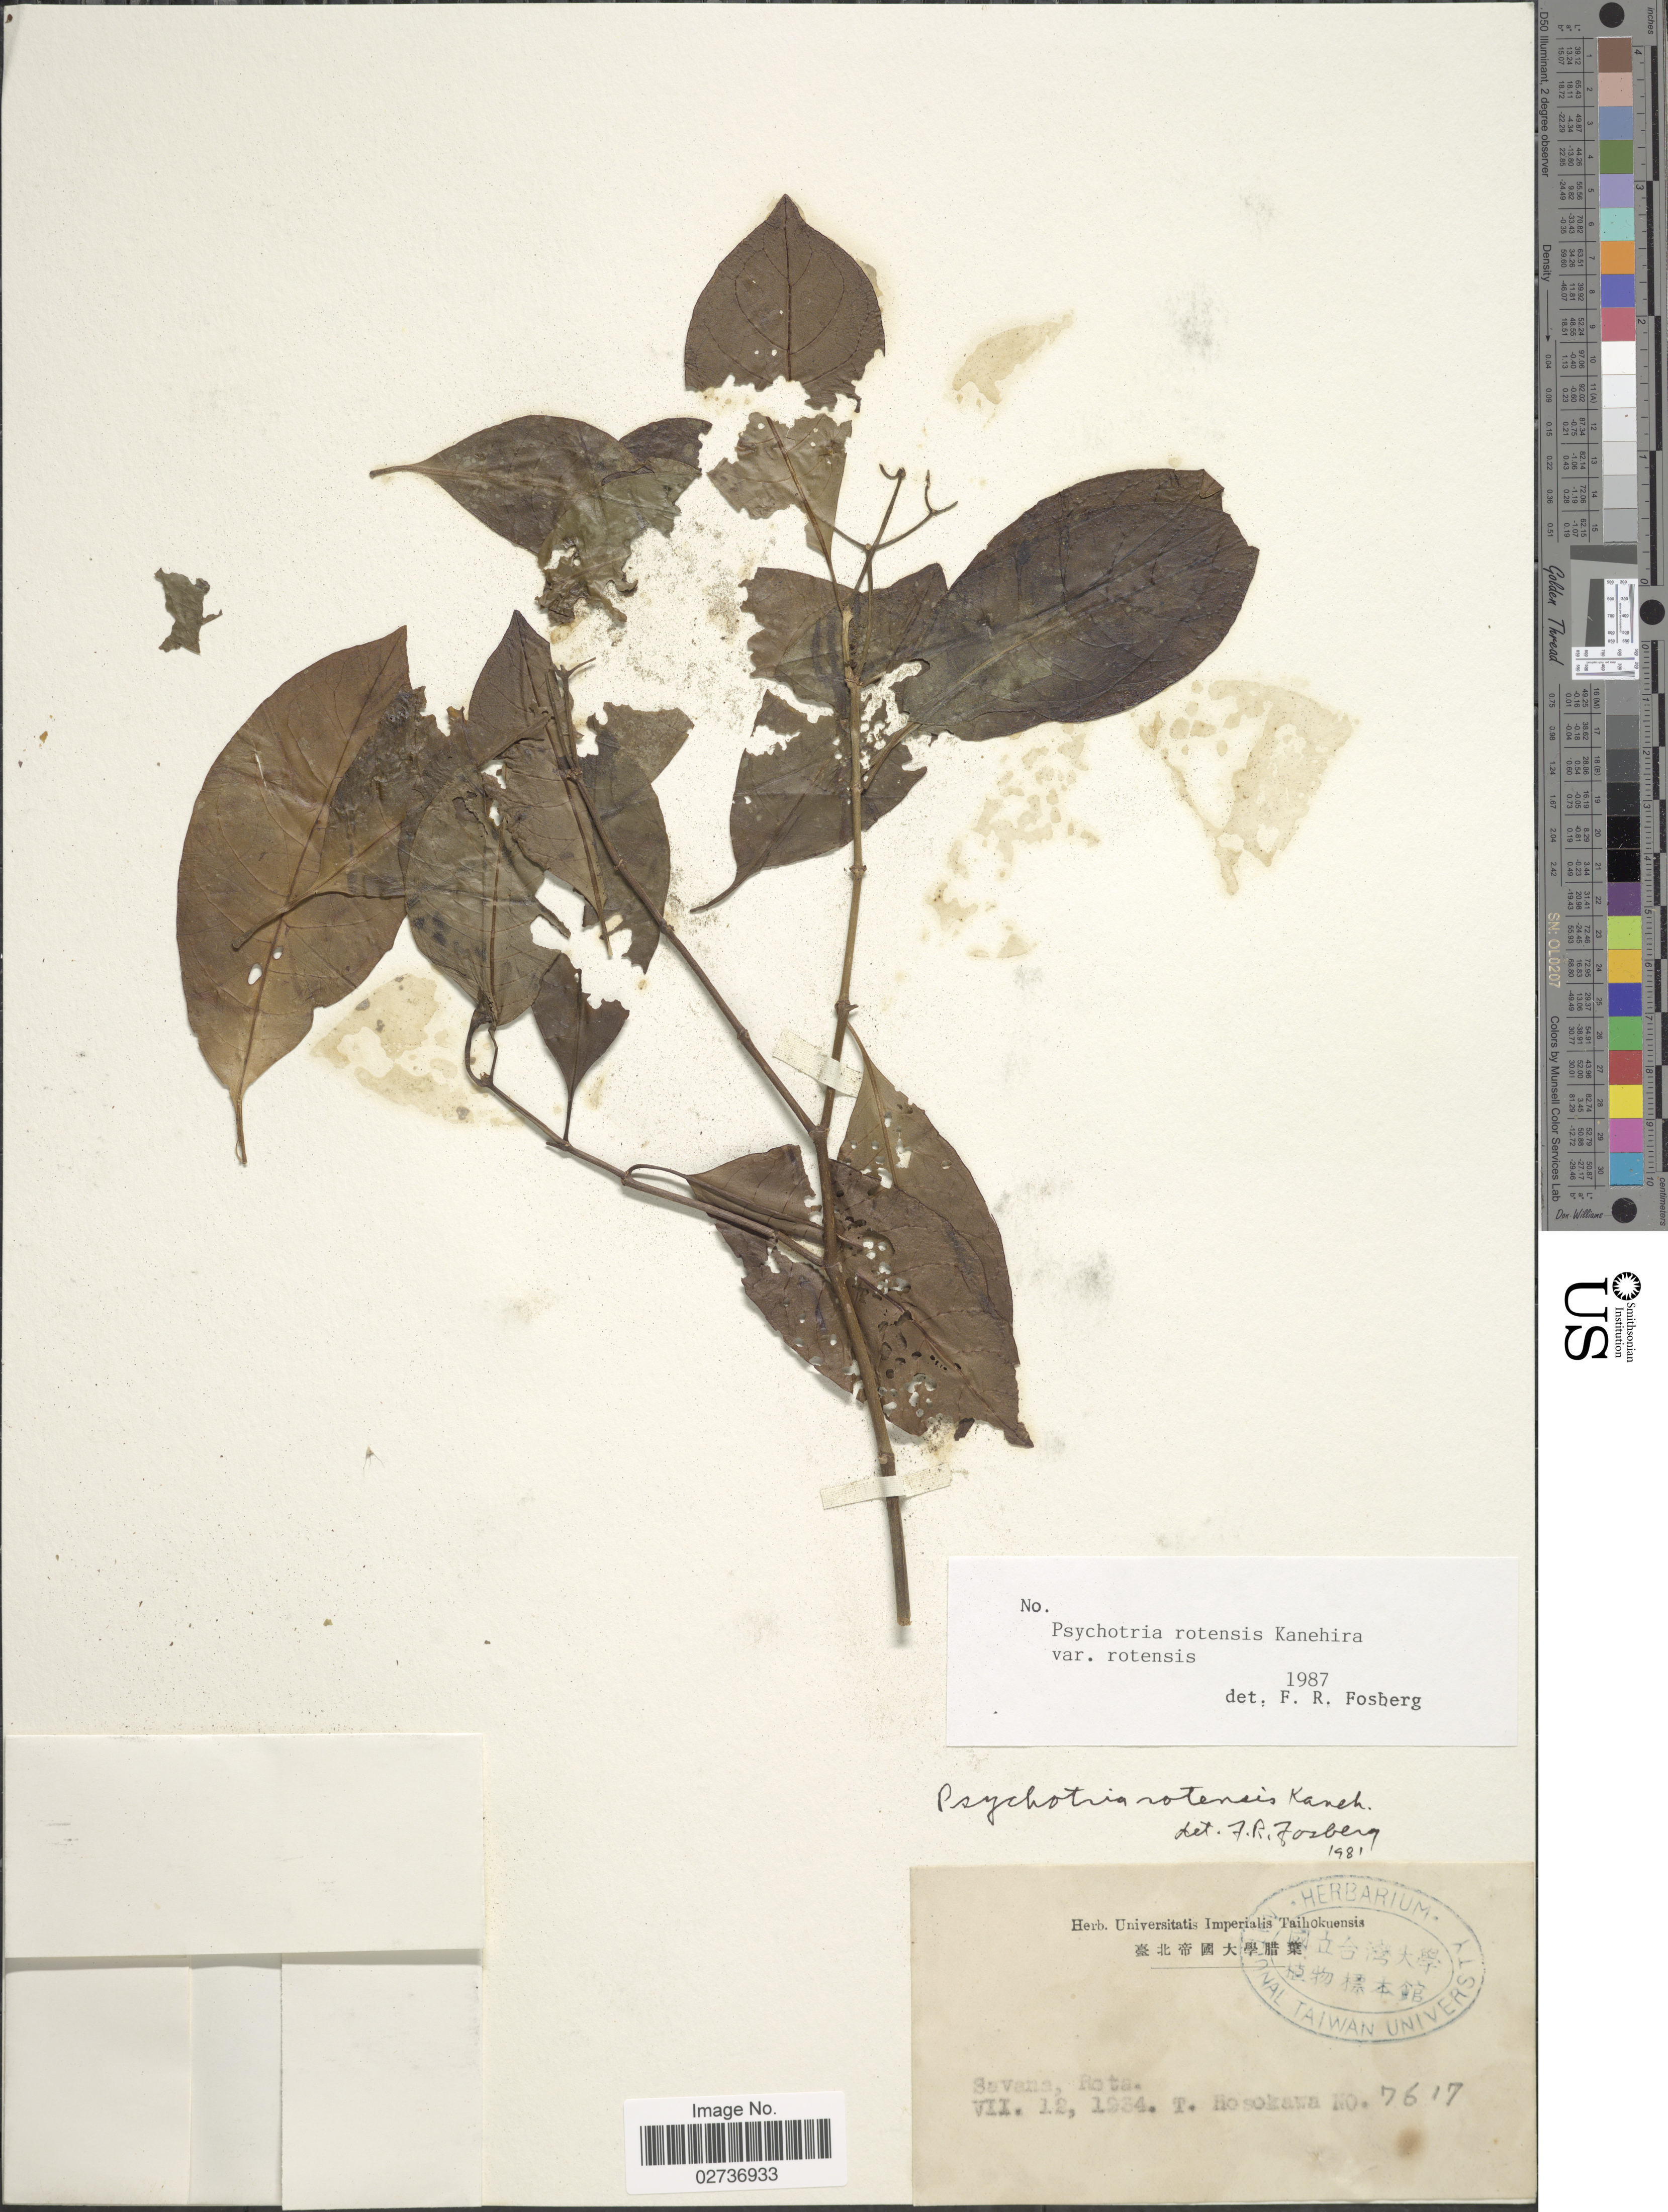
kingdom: Plantae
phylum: Tracheophyta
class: Magnoliopsida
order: Gentianales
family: Rubiaceae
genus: Psychotria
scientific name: Psychotria rotensis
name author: Kaneh.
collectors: T. Hosokawa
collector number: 7617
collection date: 1934-07-12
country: Northern Mariana Islands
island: Rota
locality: Savana, Rota